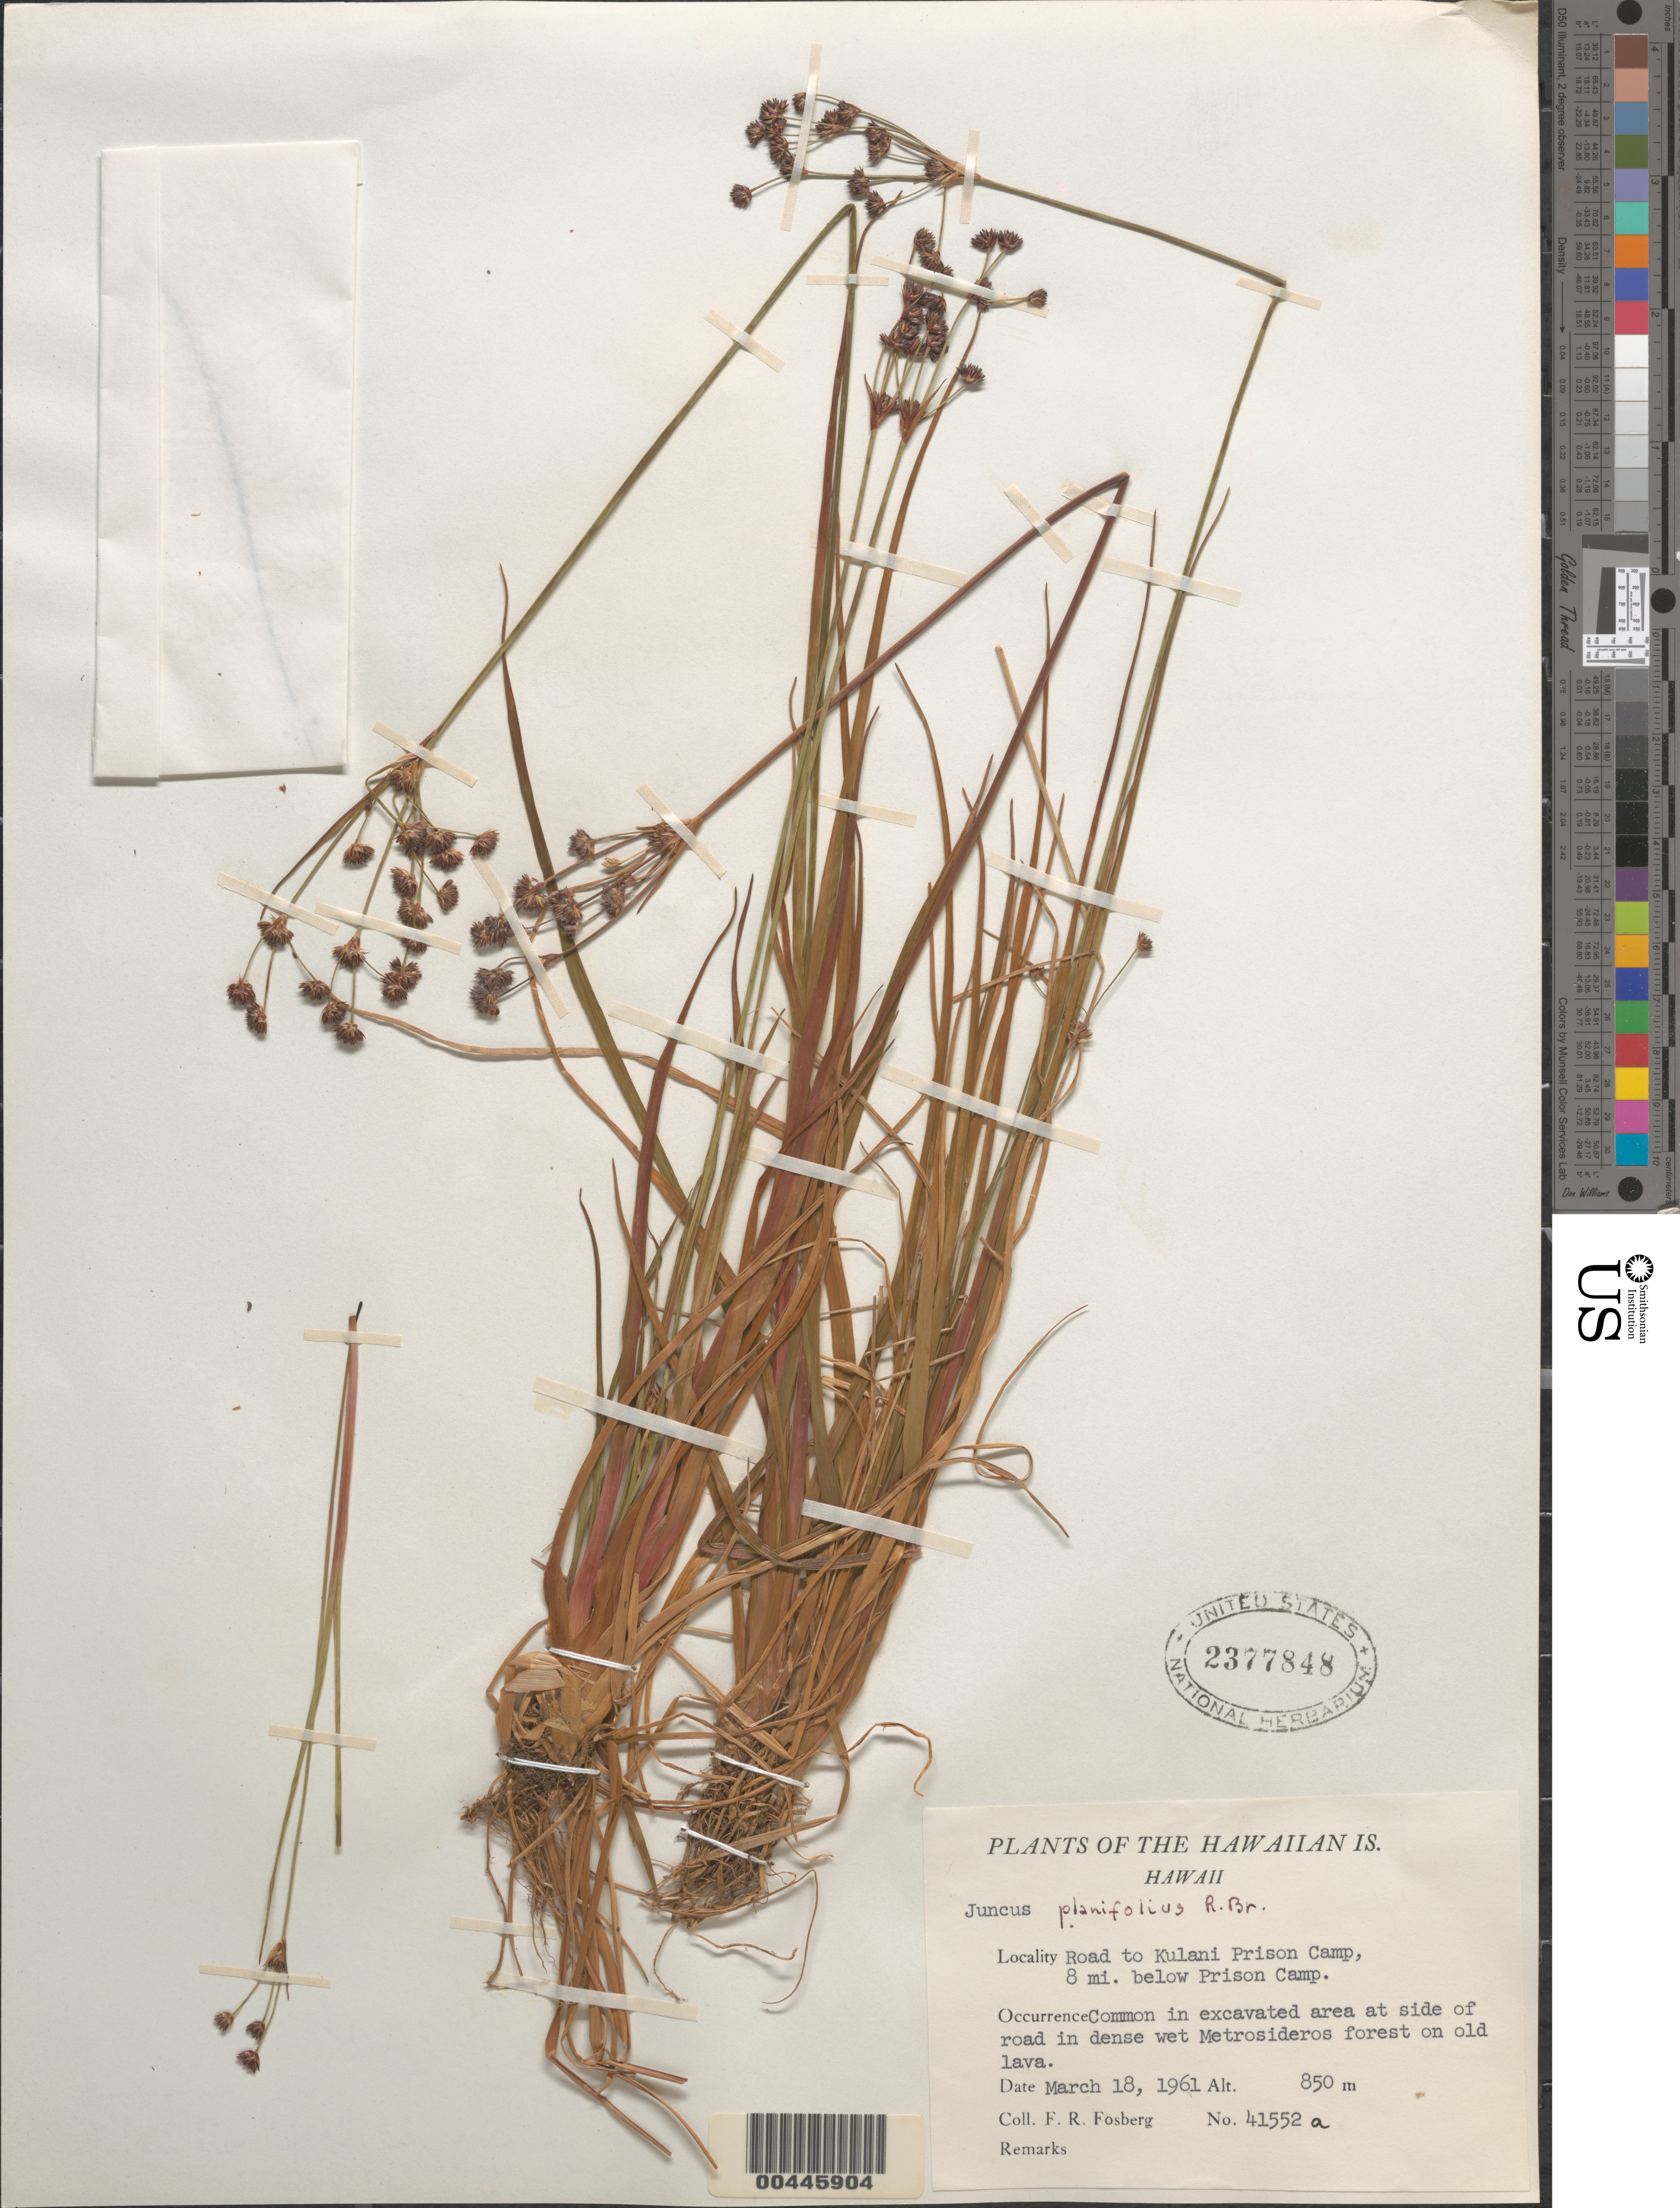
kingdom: Plantae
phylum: Tracheophyta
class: Liliopsida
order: Poales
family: Juncaceae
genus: Juncus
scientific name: Juncus planifolius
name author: R. Br.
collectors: F. R. Fosberg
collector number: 41552a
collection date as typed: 18 Mar 1961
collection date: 1961-03-18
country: United States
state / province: Hawaii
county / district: Hawaii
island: Hawaii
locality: Rd to Kulani Prison Camp, 8 mi below Prison Camp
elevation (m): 850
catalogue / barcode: US 2377848